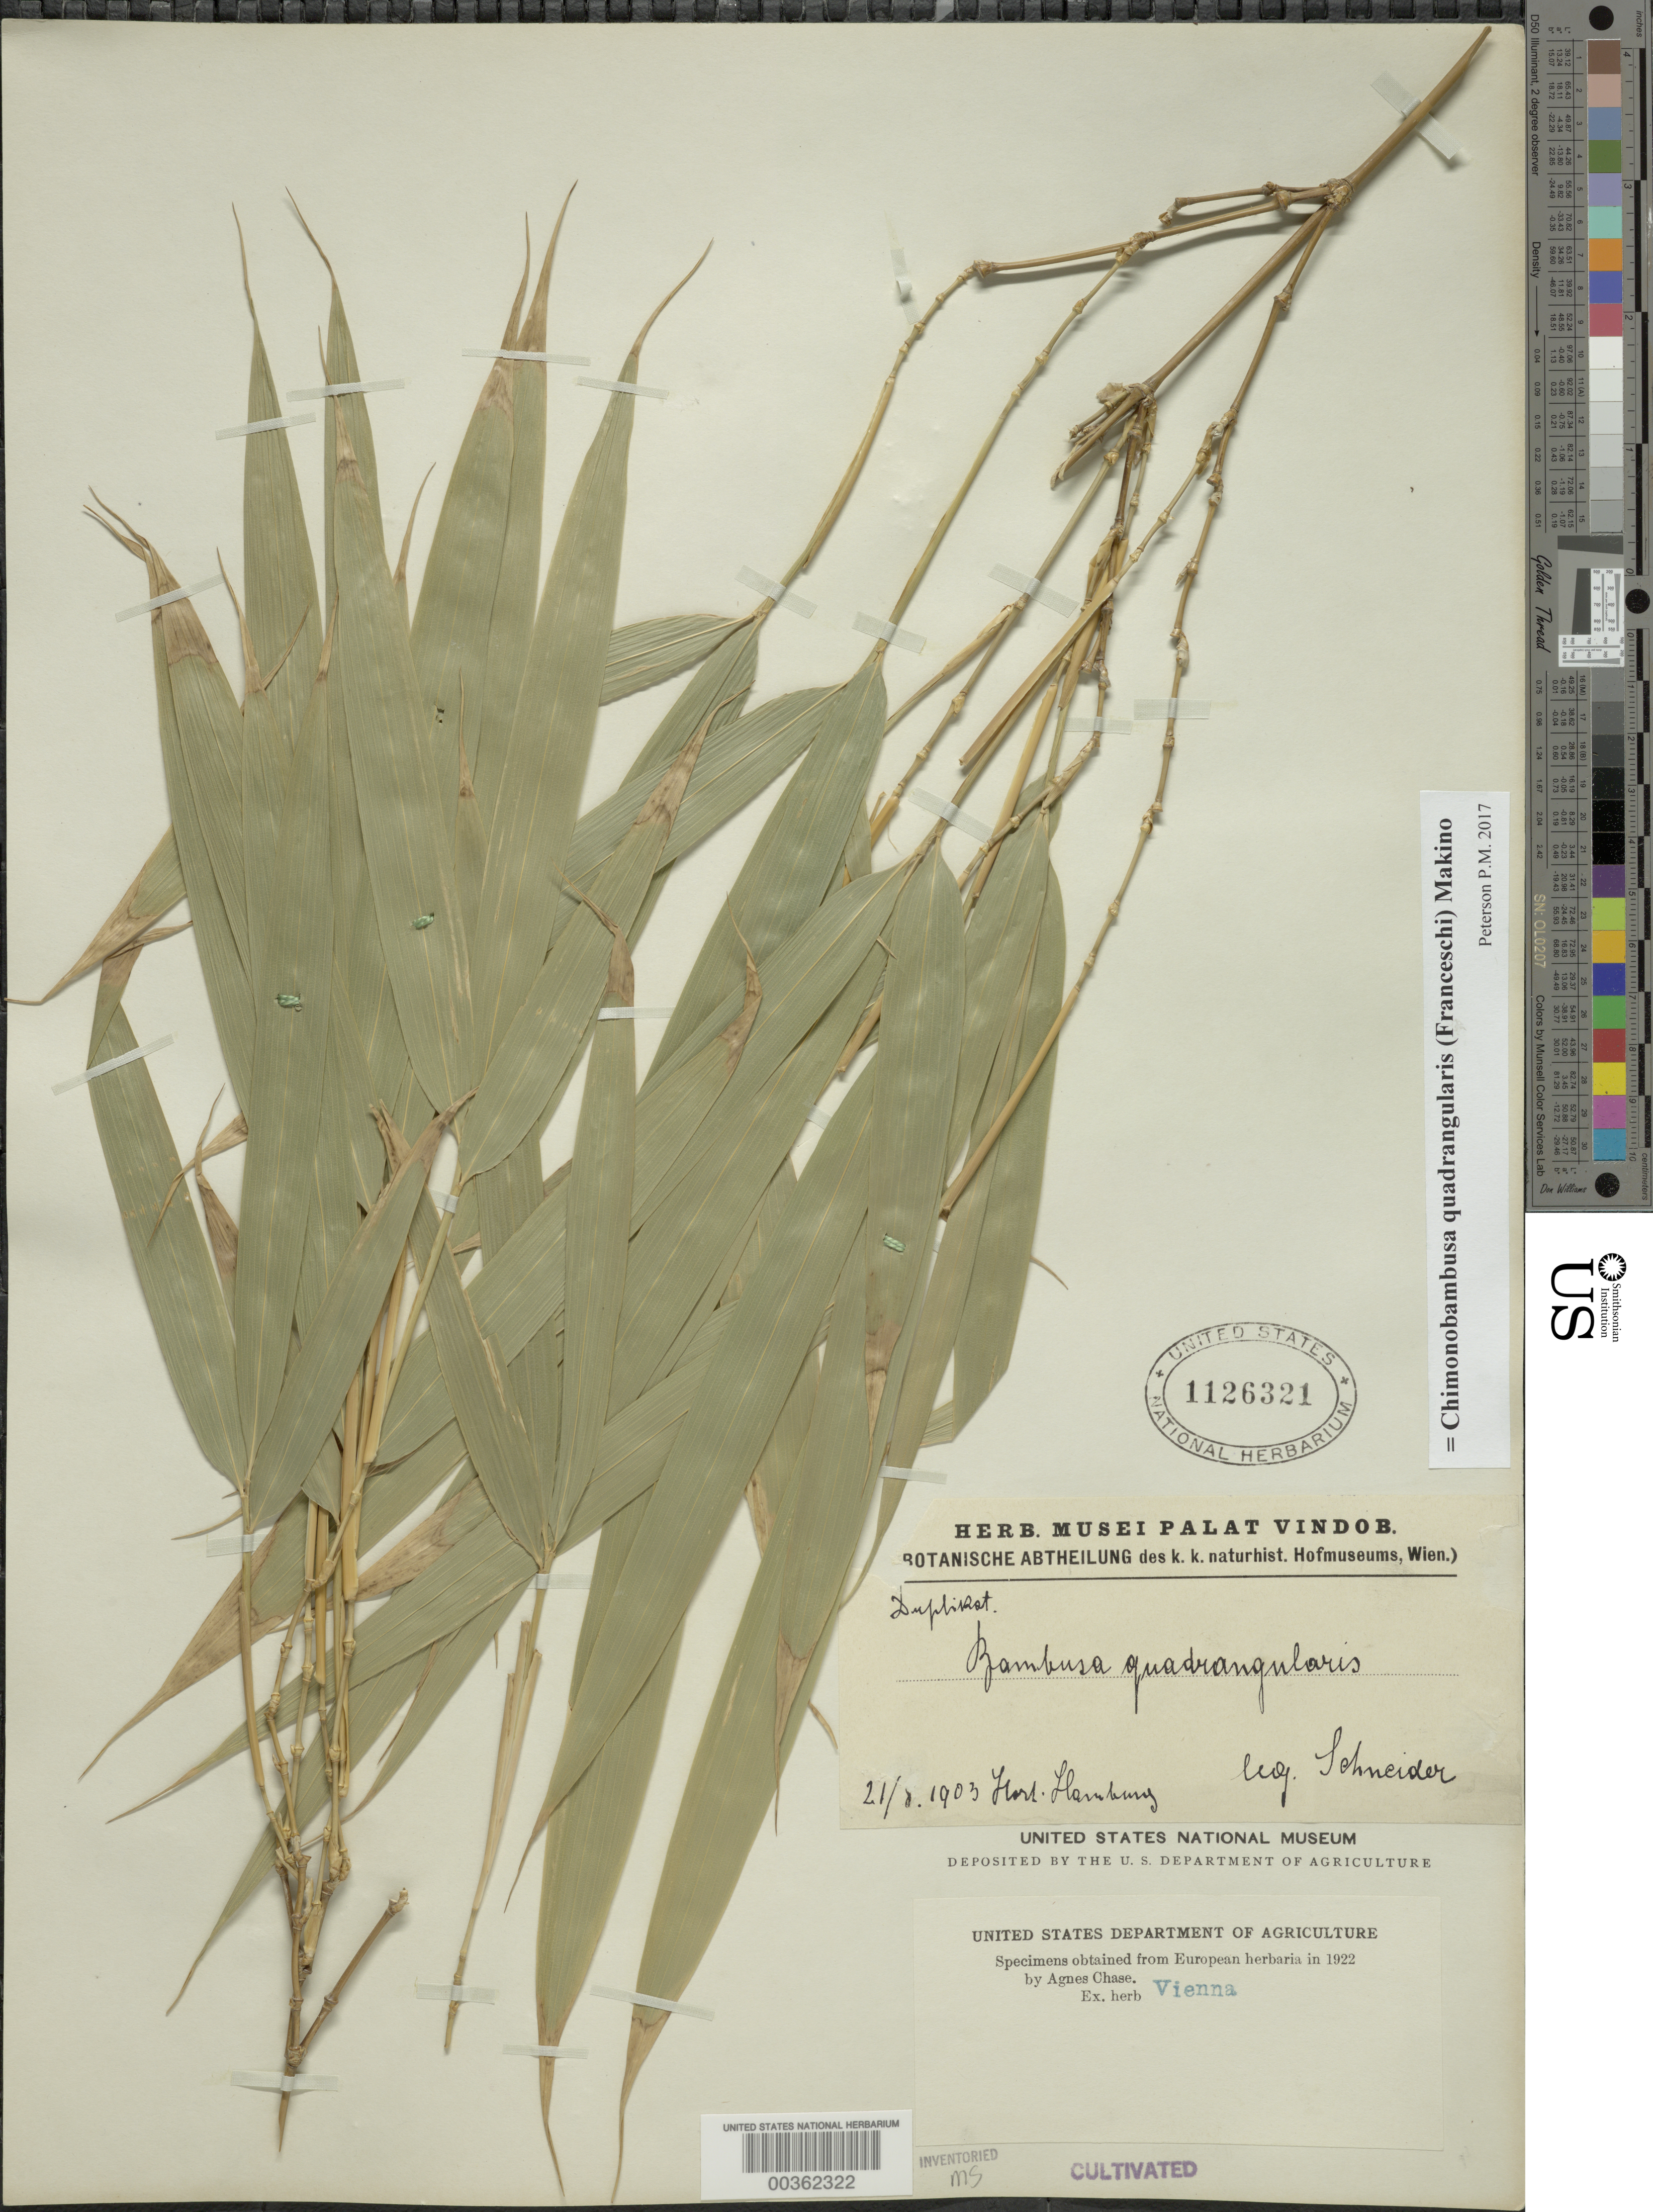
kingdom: Plantae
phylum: Tracheophyta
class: Liliopsida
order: Poales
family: Poaceae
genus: Chimonobambusa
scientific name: Chimonobambusa quadrangularis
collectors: -. Schneider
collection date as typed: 21 Aug 1903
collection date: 1903-08-21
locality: Hort. hamburg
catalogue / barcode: US 1126321